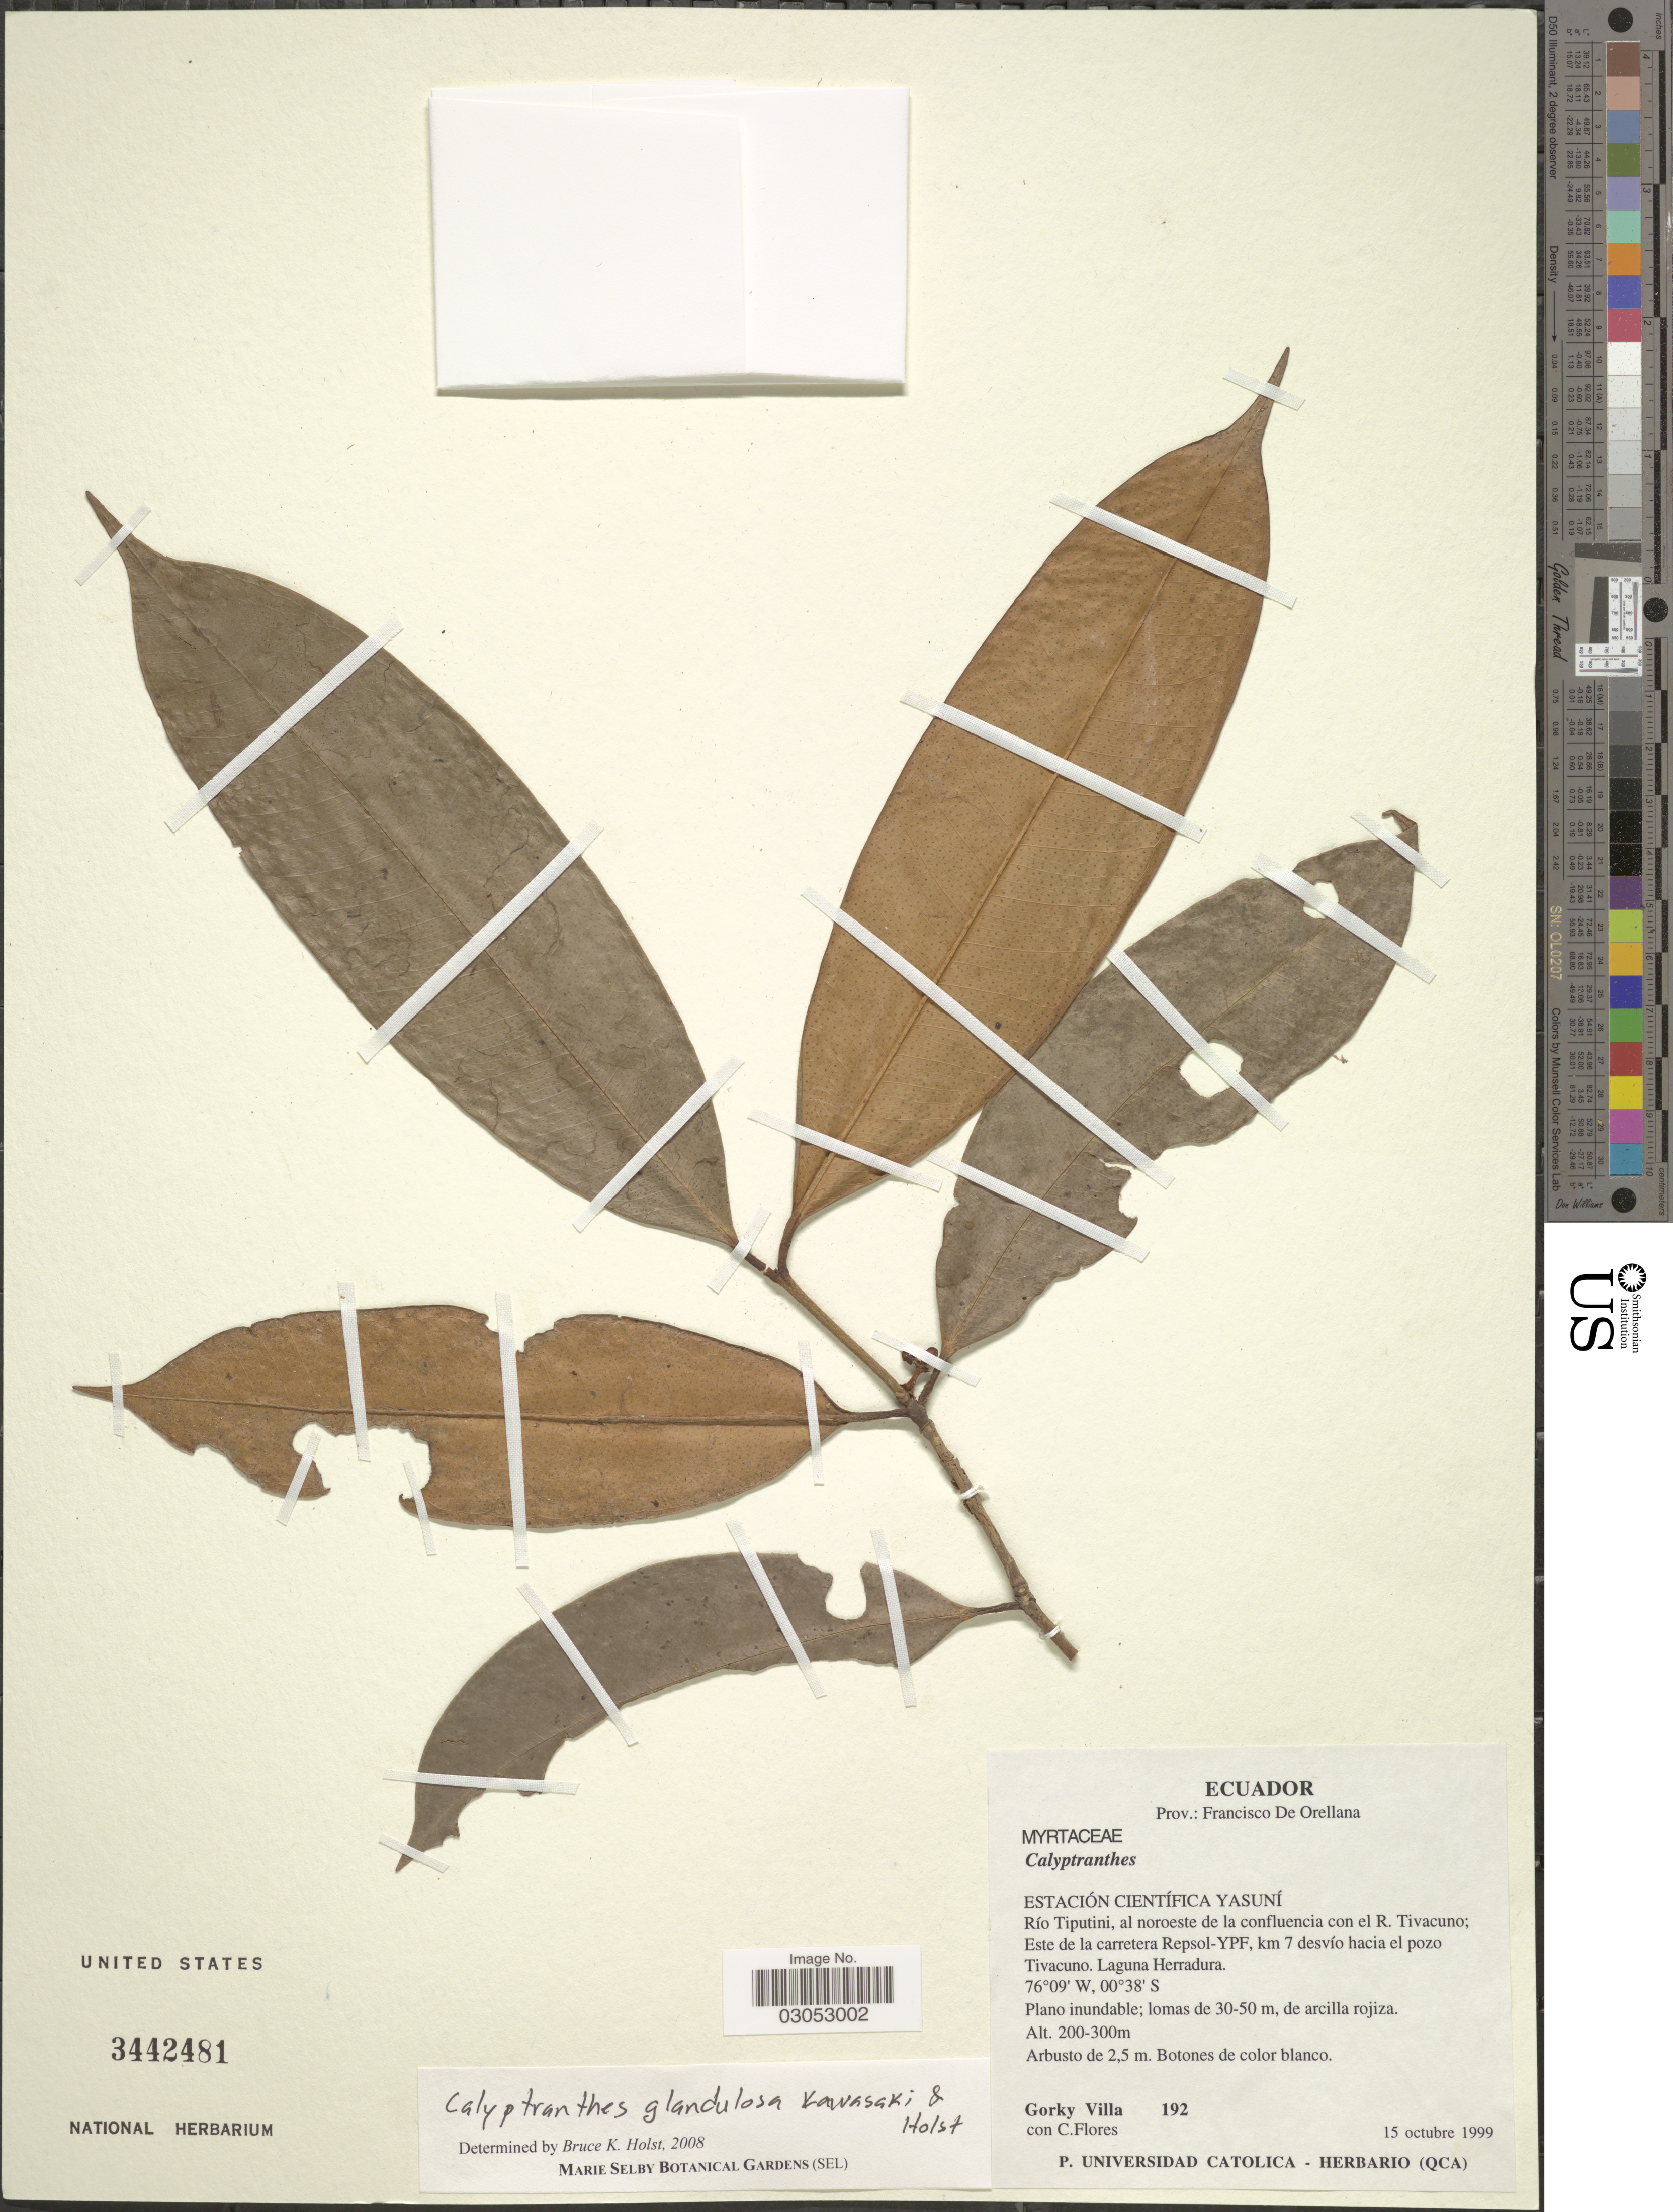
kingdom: Plantae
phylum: Tracheophyta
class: Magnoliopsida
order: Myrtales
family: Myrtaceae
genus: Myrcia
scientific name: Myrcia adenophylla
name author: A.R. Lourenço & E. Lucas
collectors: G. Villa & C. Flores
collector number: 192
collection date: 1999-10-15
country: Ecuador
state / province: Orellana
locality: Prov.: Francisco De Orellana. Estación Científica Yasuní, Río Tiputini, al noroeste de la confluencia con el R. Tivacuno. Este de la carretera Repsol-YPF, km 7 desvío hacia el pozo Tivacuno. Laguna Herradura.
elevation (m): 200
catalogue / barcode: US 3442481